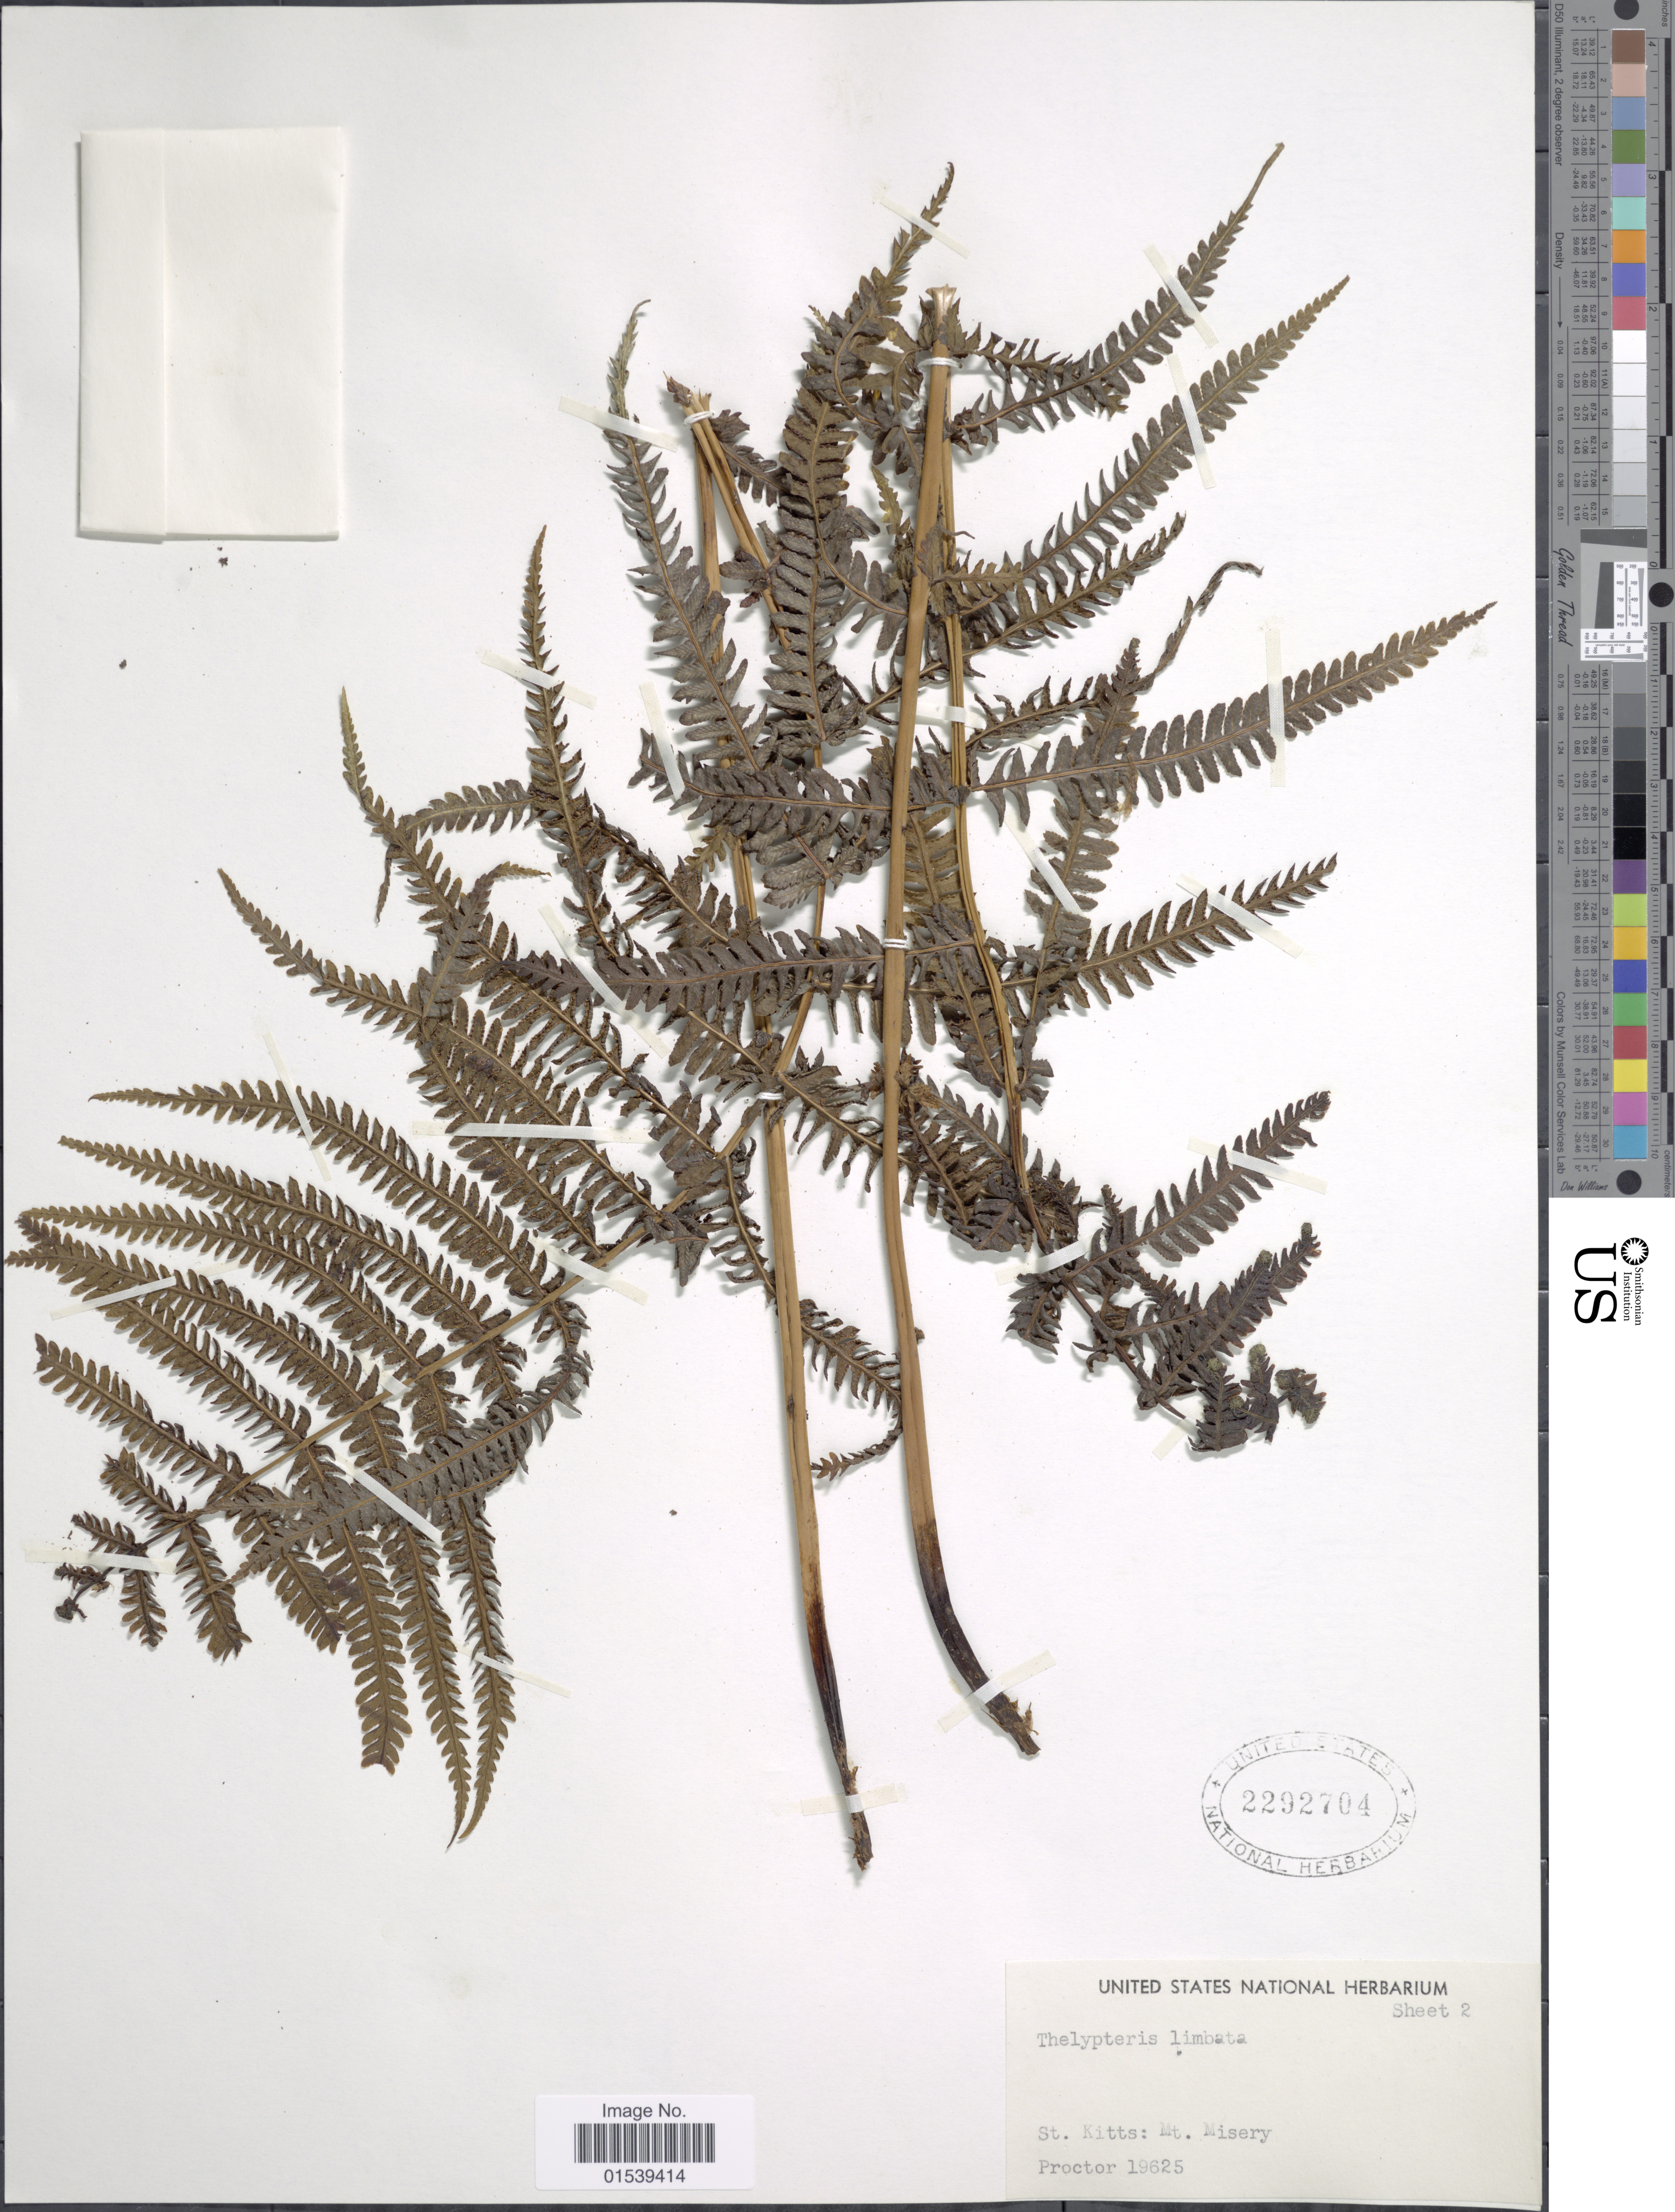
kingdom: Plantae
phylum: Tracheophyta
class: Polypodiopsida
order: Polypodiales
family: Thelypteridaceae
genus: Amauropelta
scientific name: Amauropelta limbata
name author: (Sw.) Pic. Serm.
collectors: -- Proctor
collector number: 19625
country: St. Christopher-Nevis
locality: St. Kitts: Mt. Misery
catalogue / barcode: US 2292704